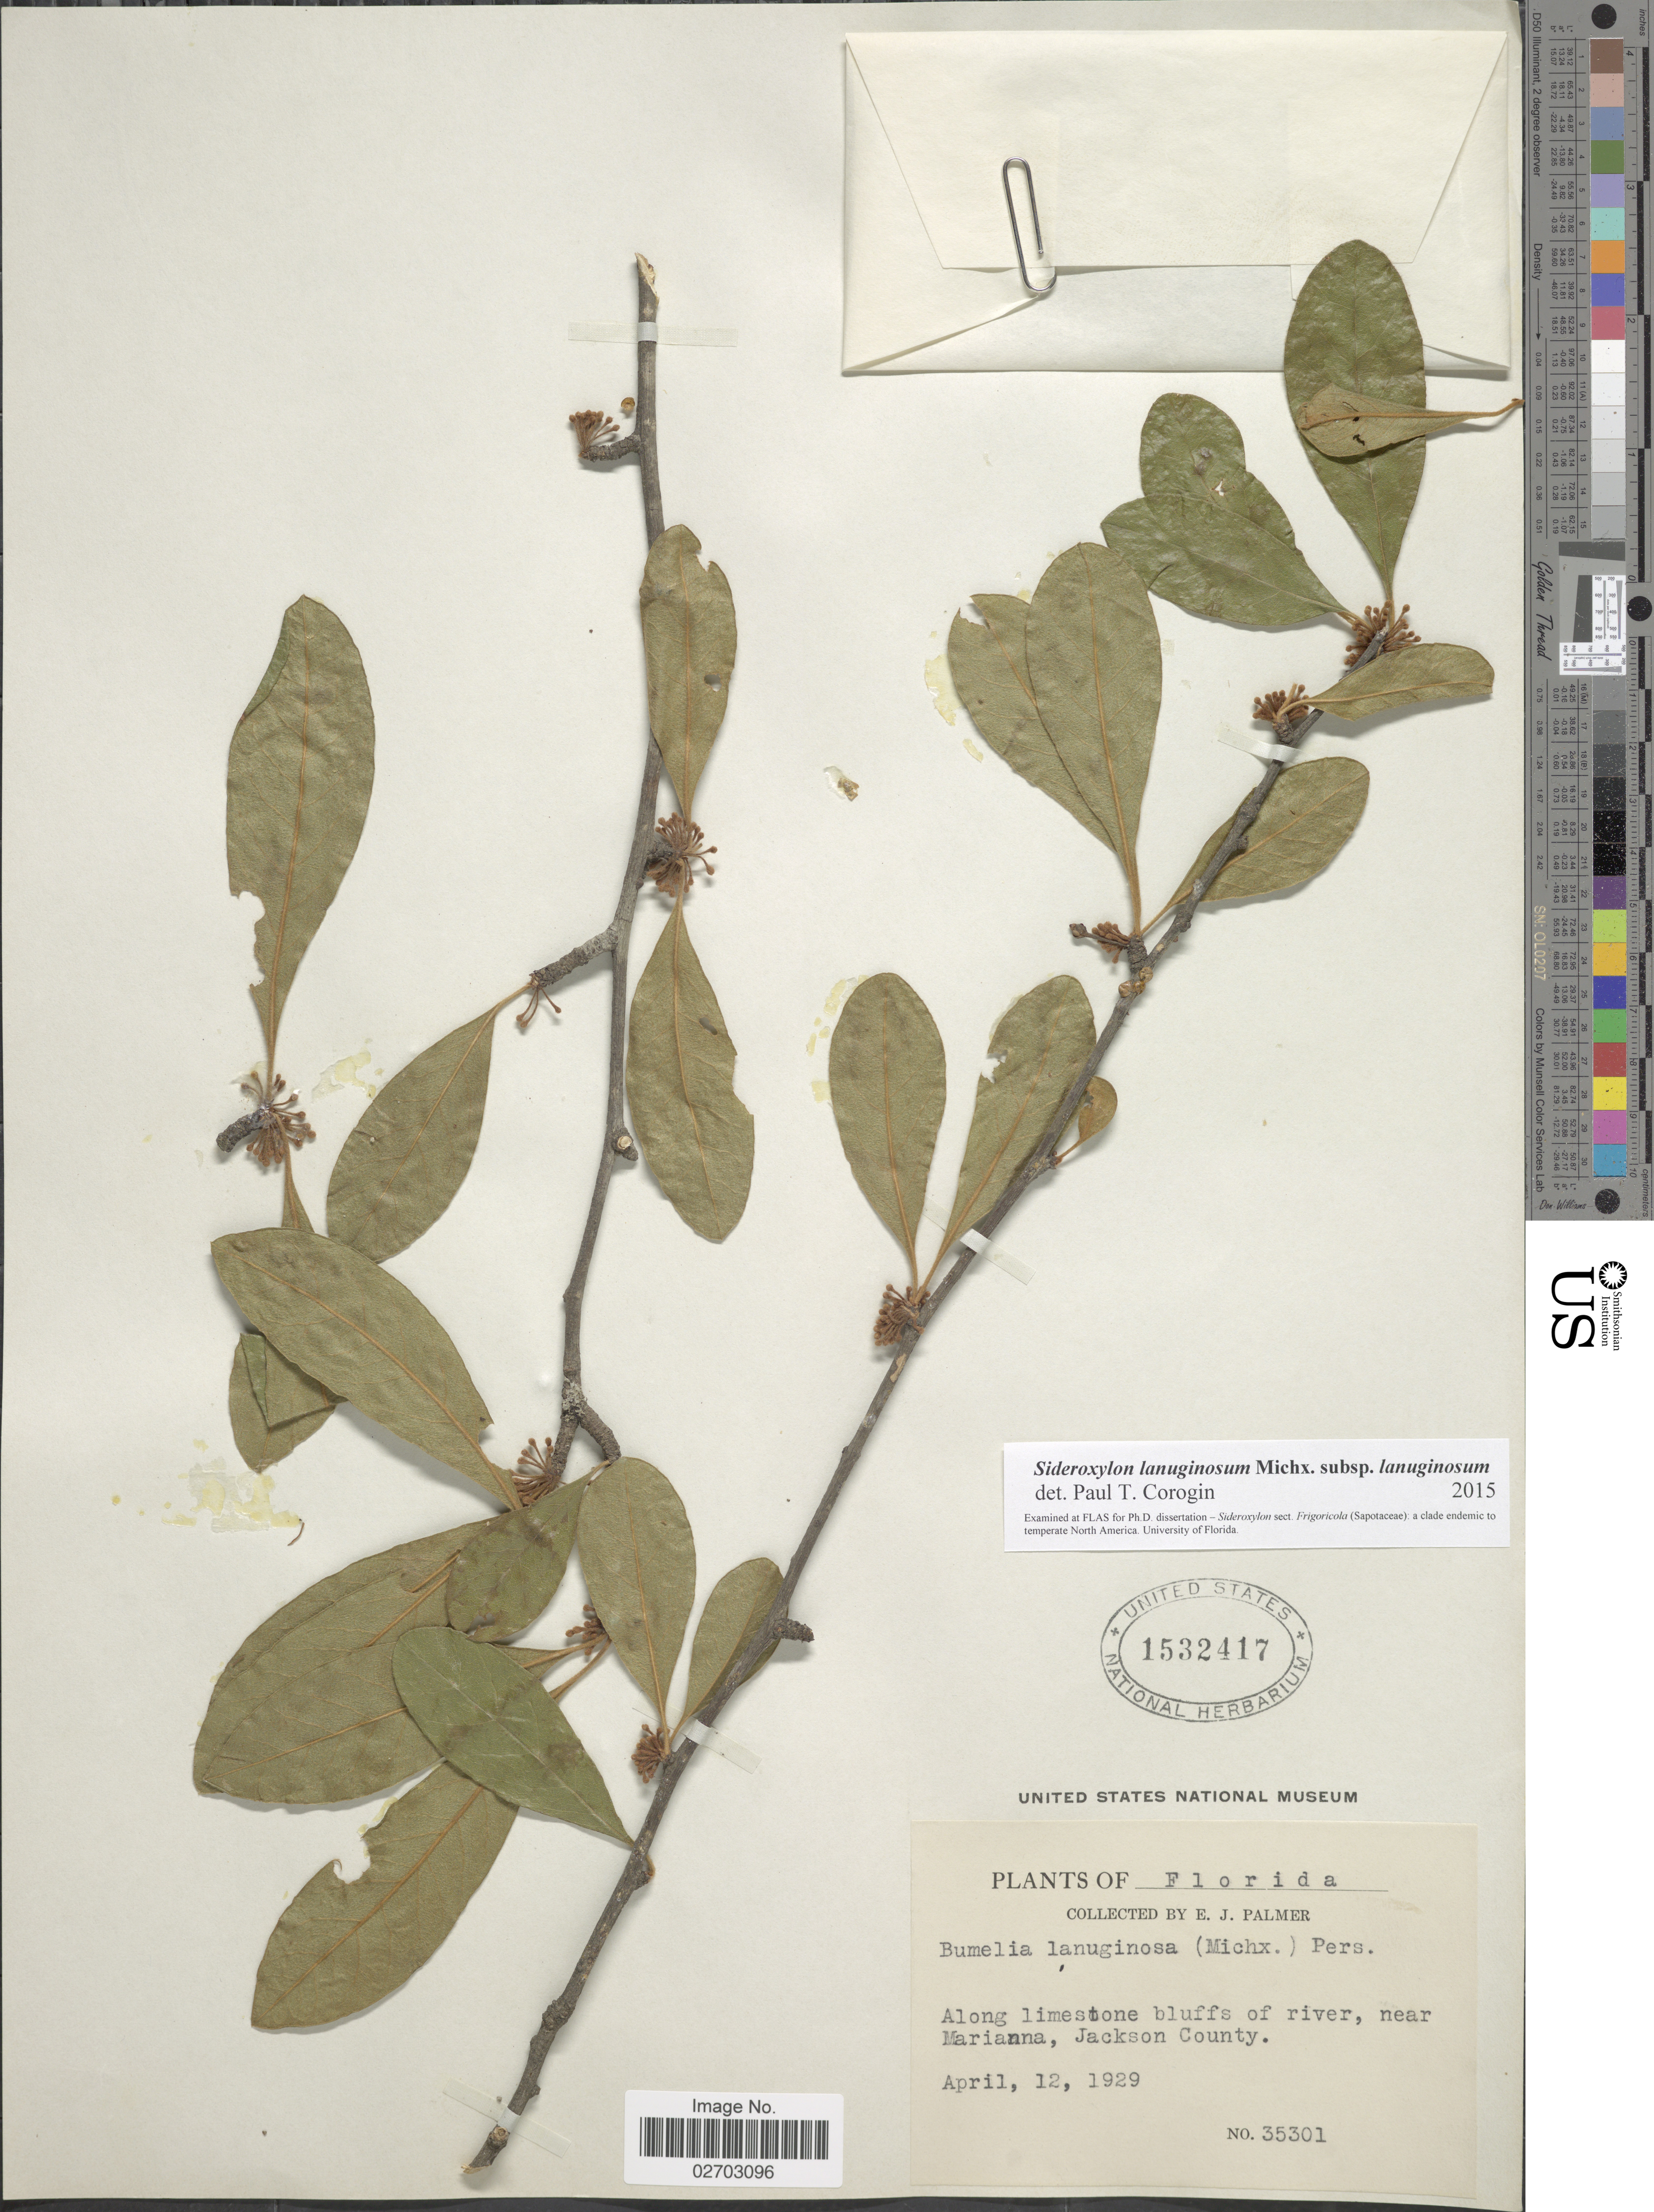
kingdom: Plantae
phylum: Tracheophyta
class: Magnoliopsida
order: Ericales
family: Sapotaceae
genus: Sideroxylon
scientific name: Sideroxylon lanuginosum subsp. lanuginosum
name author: Michx.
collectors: E. J. Palmer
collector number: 35301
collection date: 1929-04-12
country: United States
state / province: Florida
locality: Along limestone bluffs of river, near Marianna, Jackson County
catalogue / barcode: US 1532417